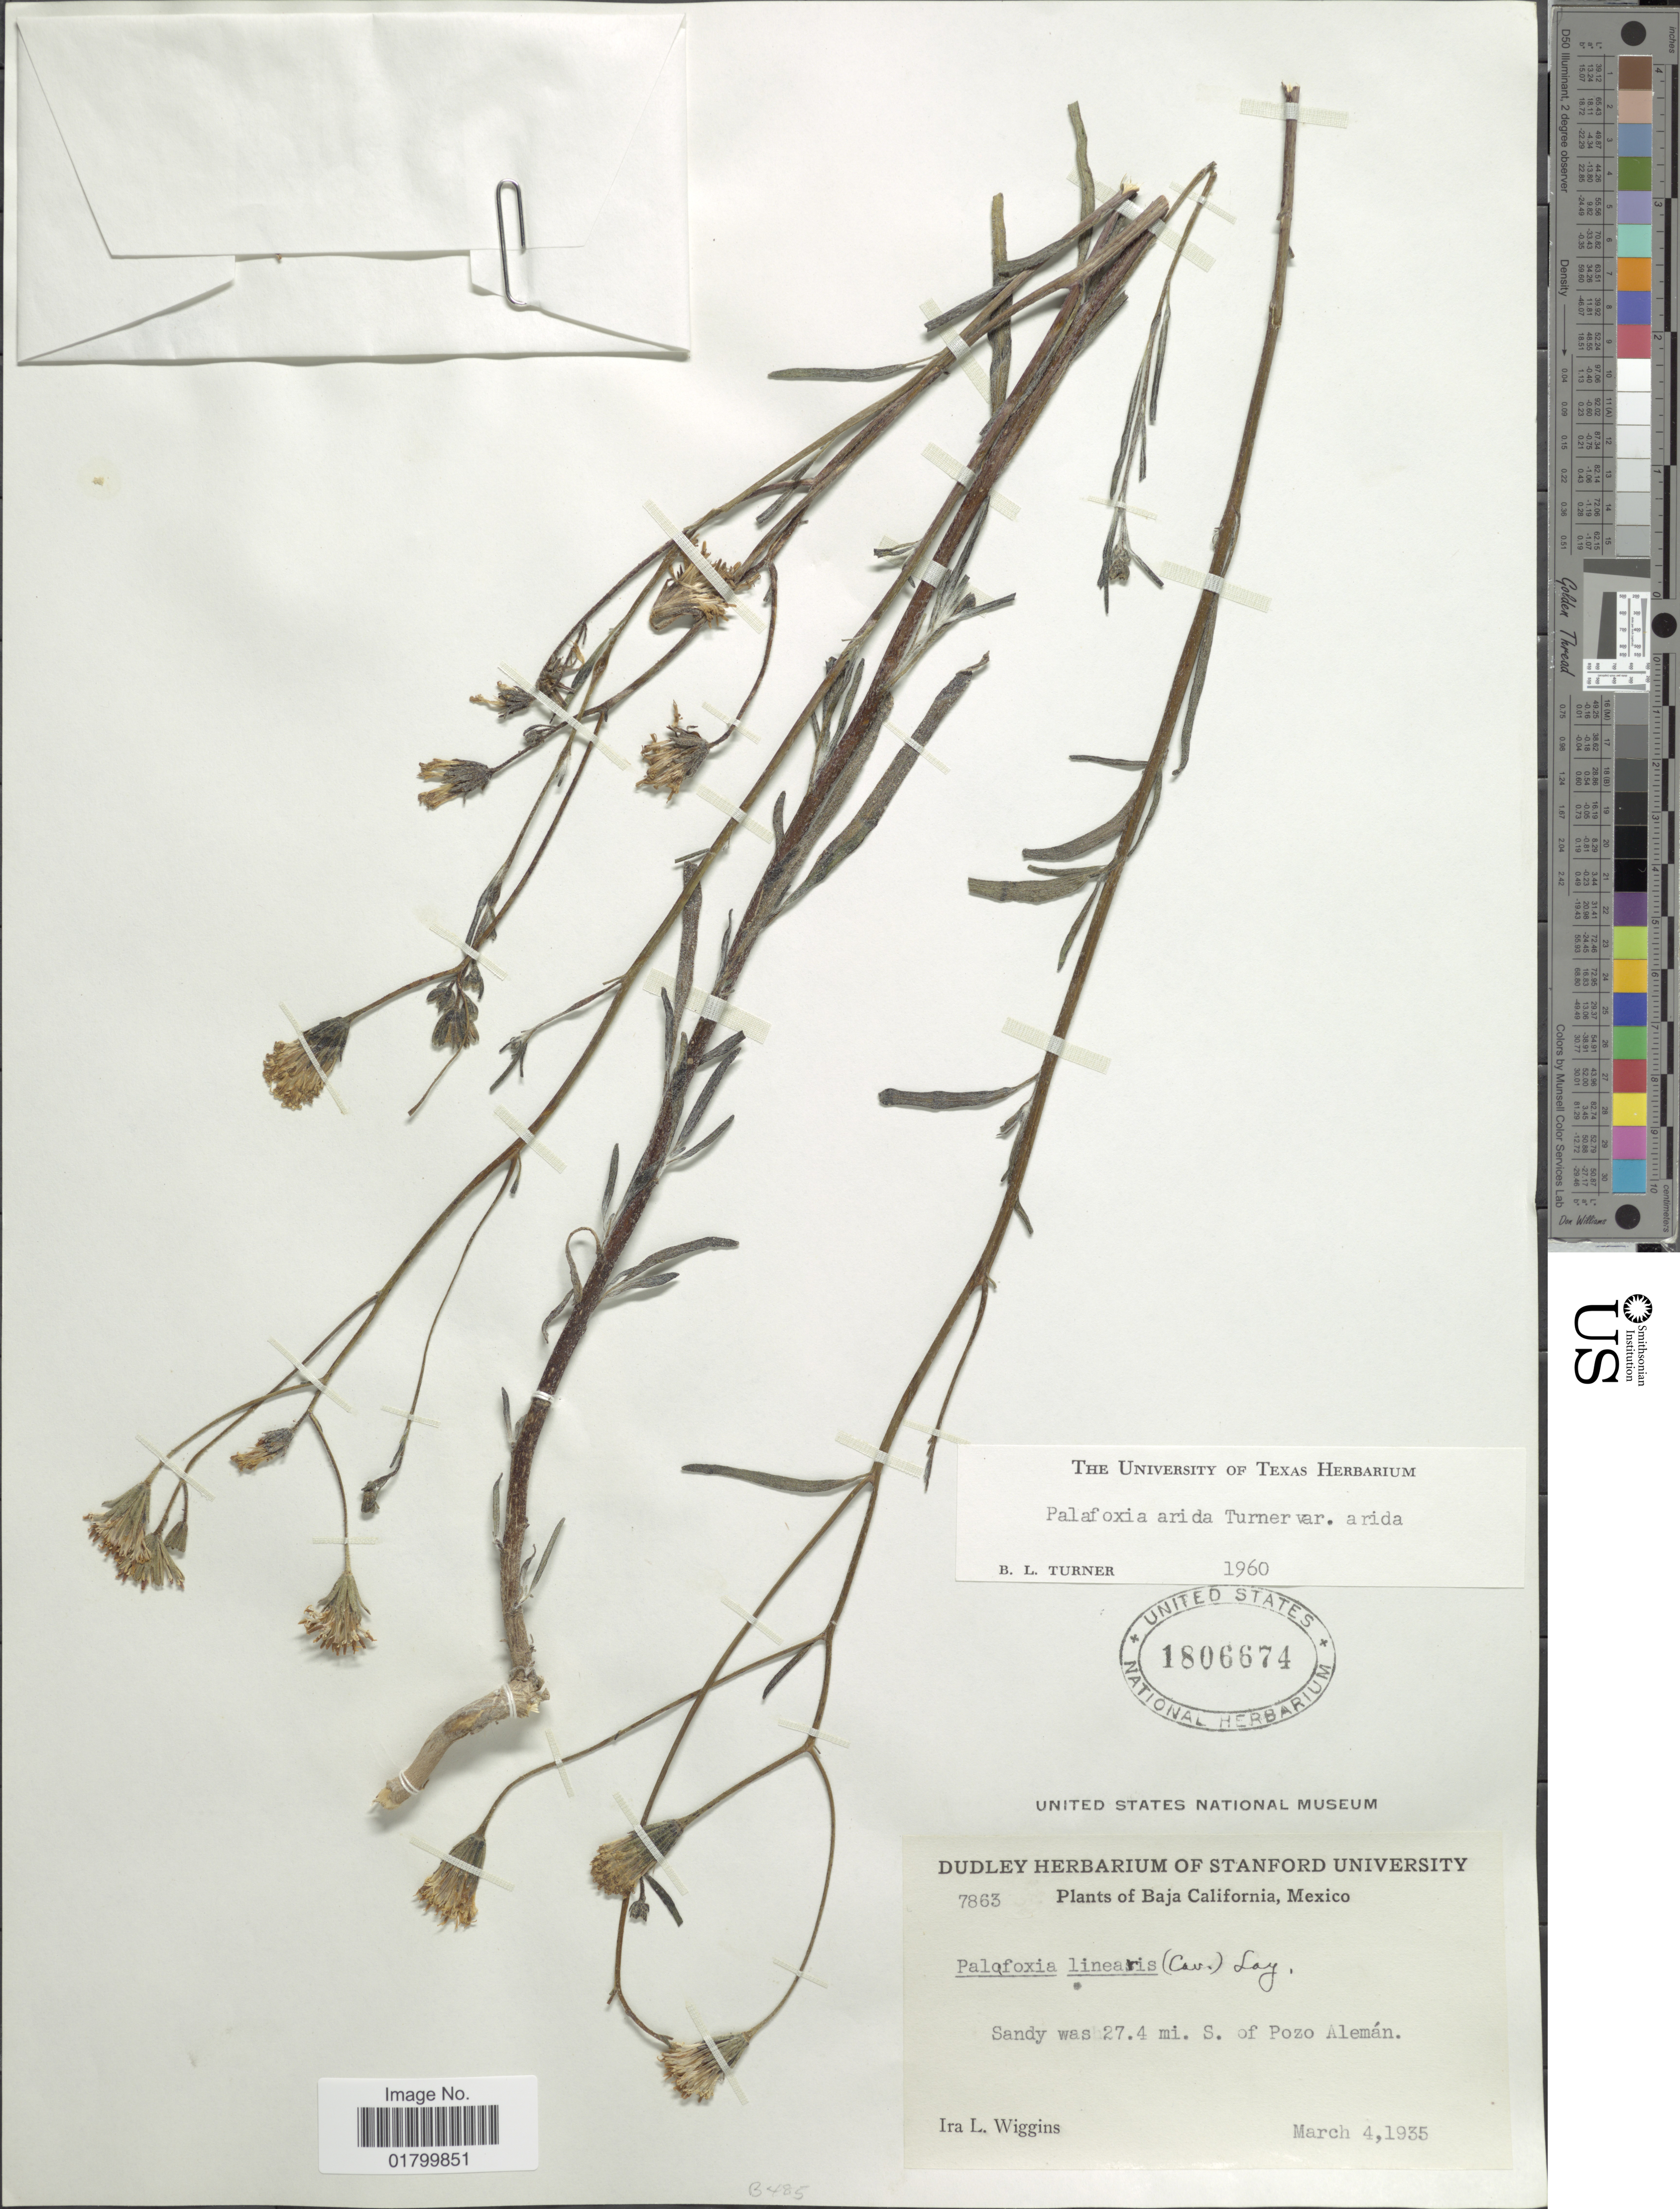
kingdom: Plantae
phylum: Tracheophyta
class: Magnoliopsida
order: Asterales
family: Asteraceae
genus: Palafoxia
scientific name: Palafoxia arida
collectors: I. L. Wiggins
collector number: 7863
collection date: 1935-03-04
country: Mexico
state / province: Baja California Sur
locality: Baja California, Mexico, Sandy was 27.4 mi. S. of Pozo Aleman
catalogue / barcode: US 1806674